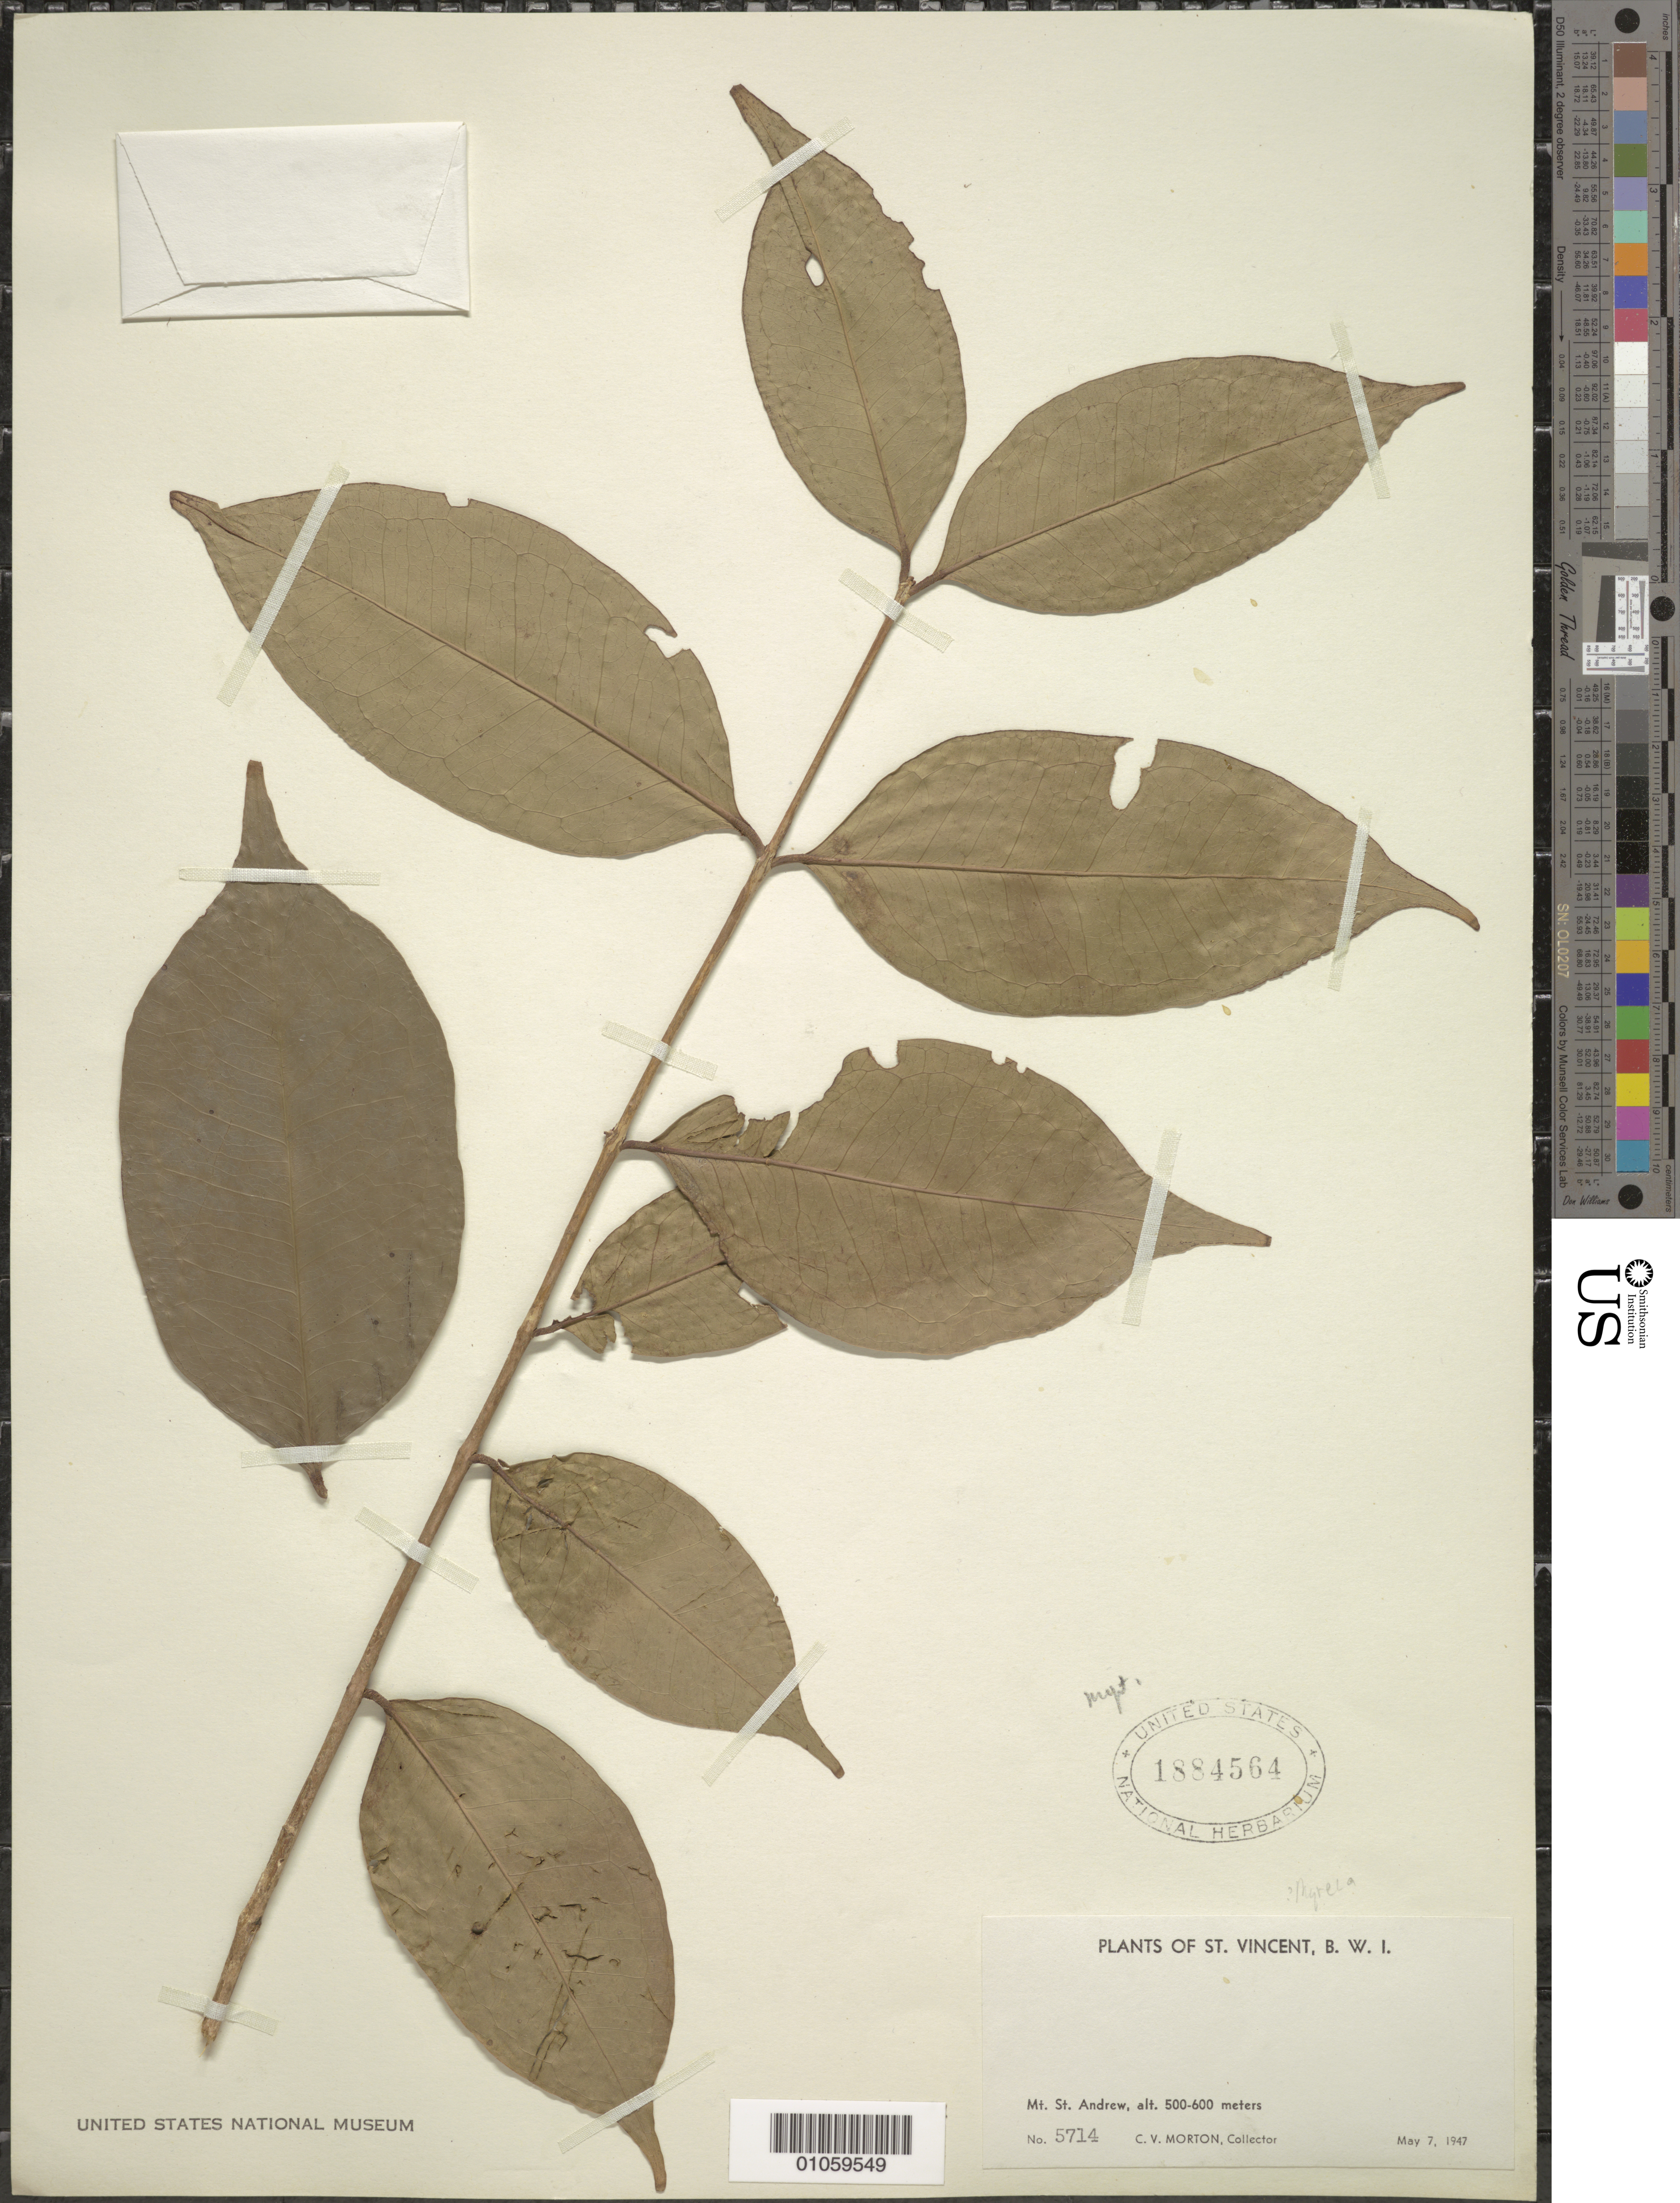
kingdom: Plantae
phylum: Tracheophyta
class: Magnoliopsida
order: Myrtales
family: Myrtaceae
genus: Myrcia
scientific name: Myrcia sp.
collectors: C. V. Morton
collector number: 5714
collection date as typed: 07 May 1947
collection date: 1947-05-07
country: St. Vincent - Grenadines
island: St. Vincent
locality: Mt. St. Andrew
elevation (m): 500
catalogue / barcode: US 1884564